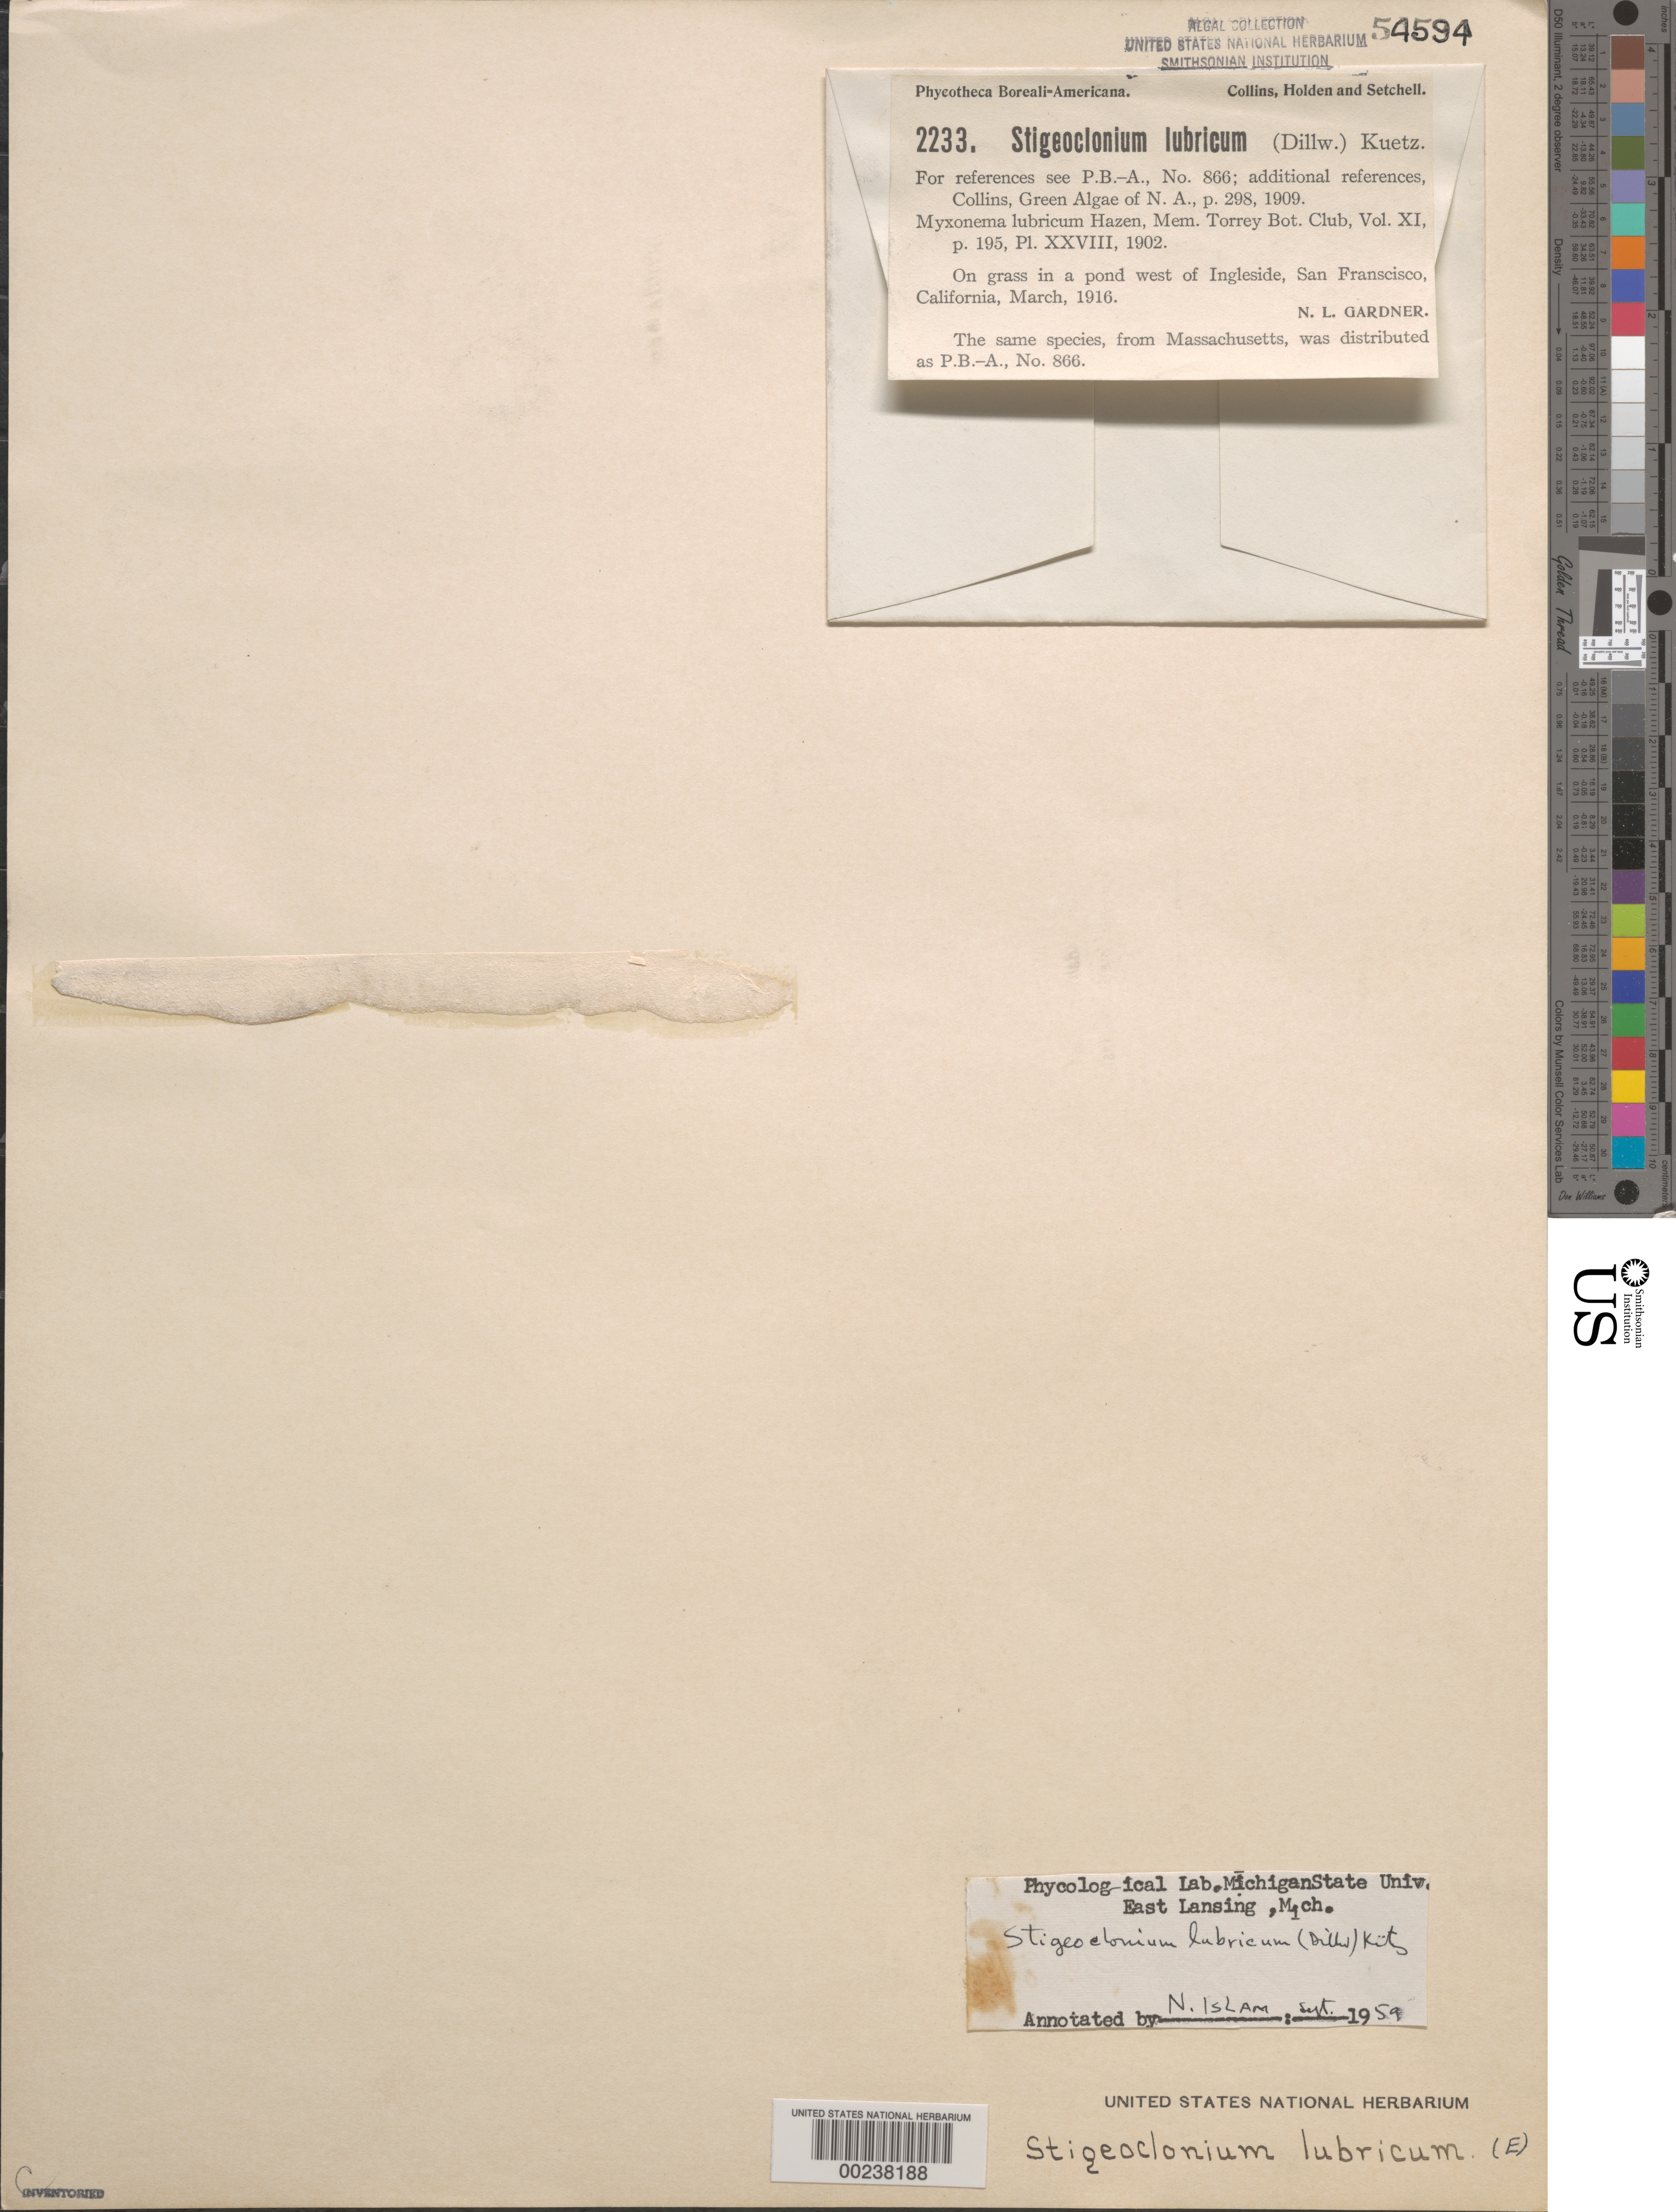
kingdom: Plantae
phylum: Chlorophyta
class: Chlorophyceae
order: Chaetophorales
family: Chaetophoraceae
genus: Stigeoclonium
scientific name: Stigeoclonium lubricum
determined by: Islam, N.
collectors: N. Gardner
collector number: PB-A 2233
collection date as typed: Mar 1916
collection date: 1916-03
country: United States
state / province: California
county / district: San Francisco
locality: San Francisco, pond west of Ingleside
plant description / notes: Collins, Holden & Setchell, Phycotheca Boreali-Americana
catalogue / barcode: US 54594